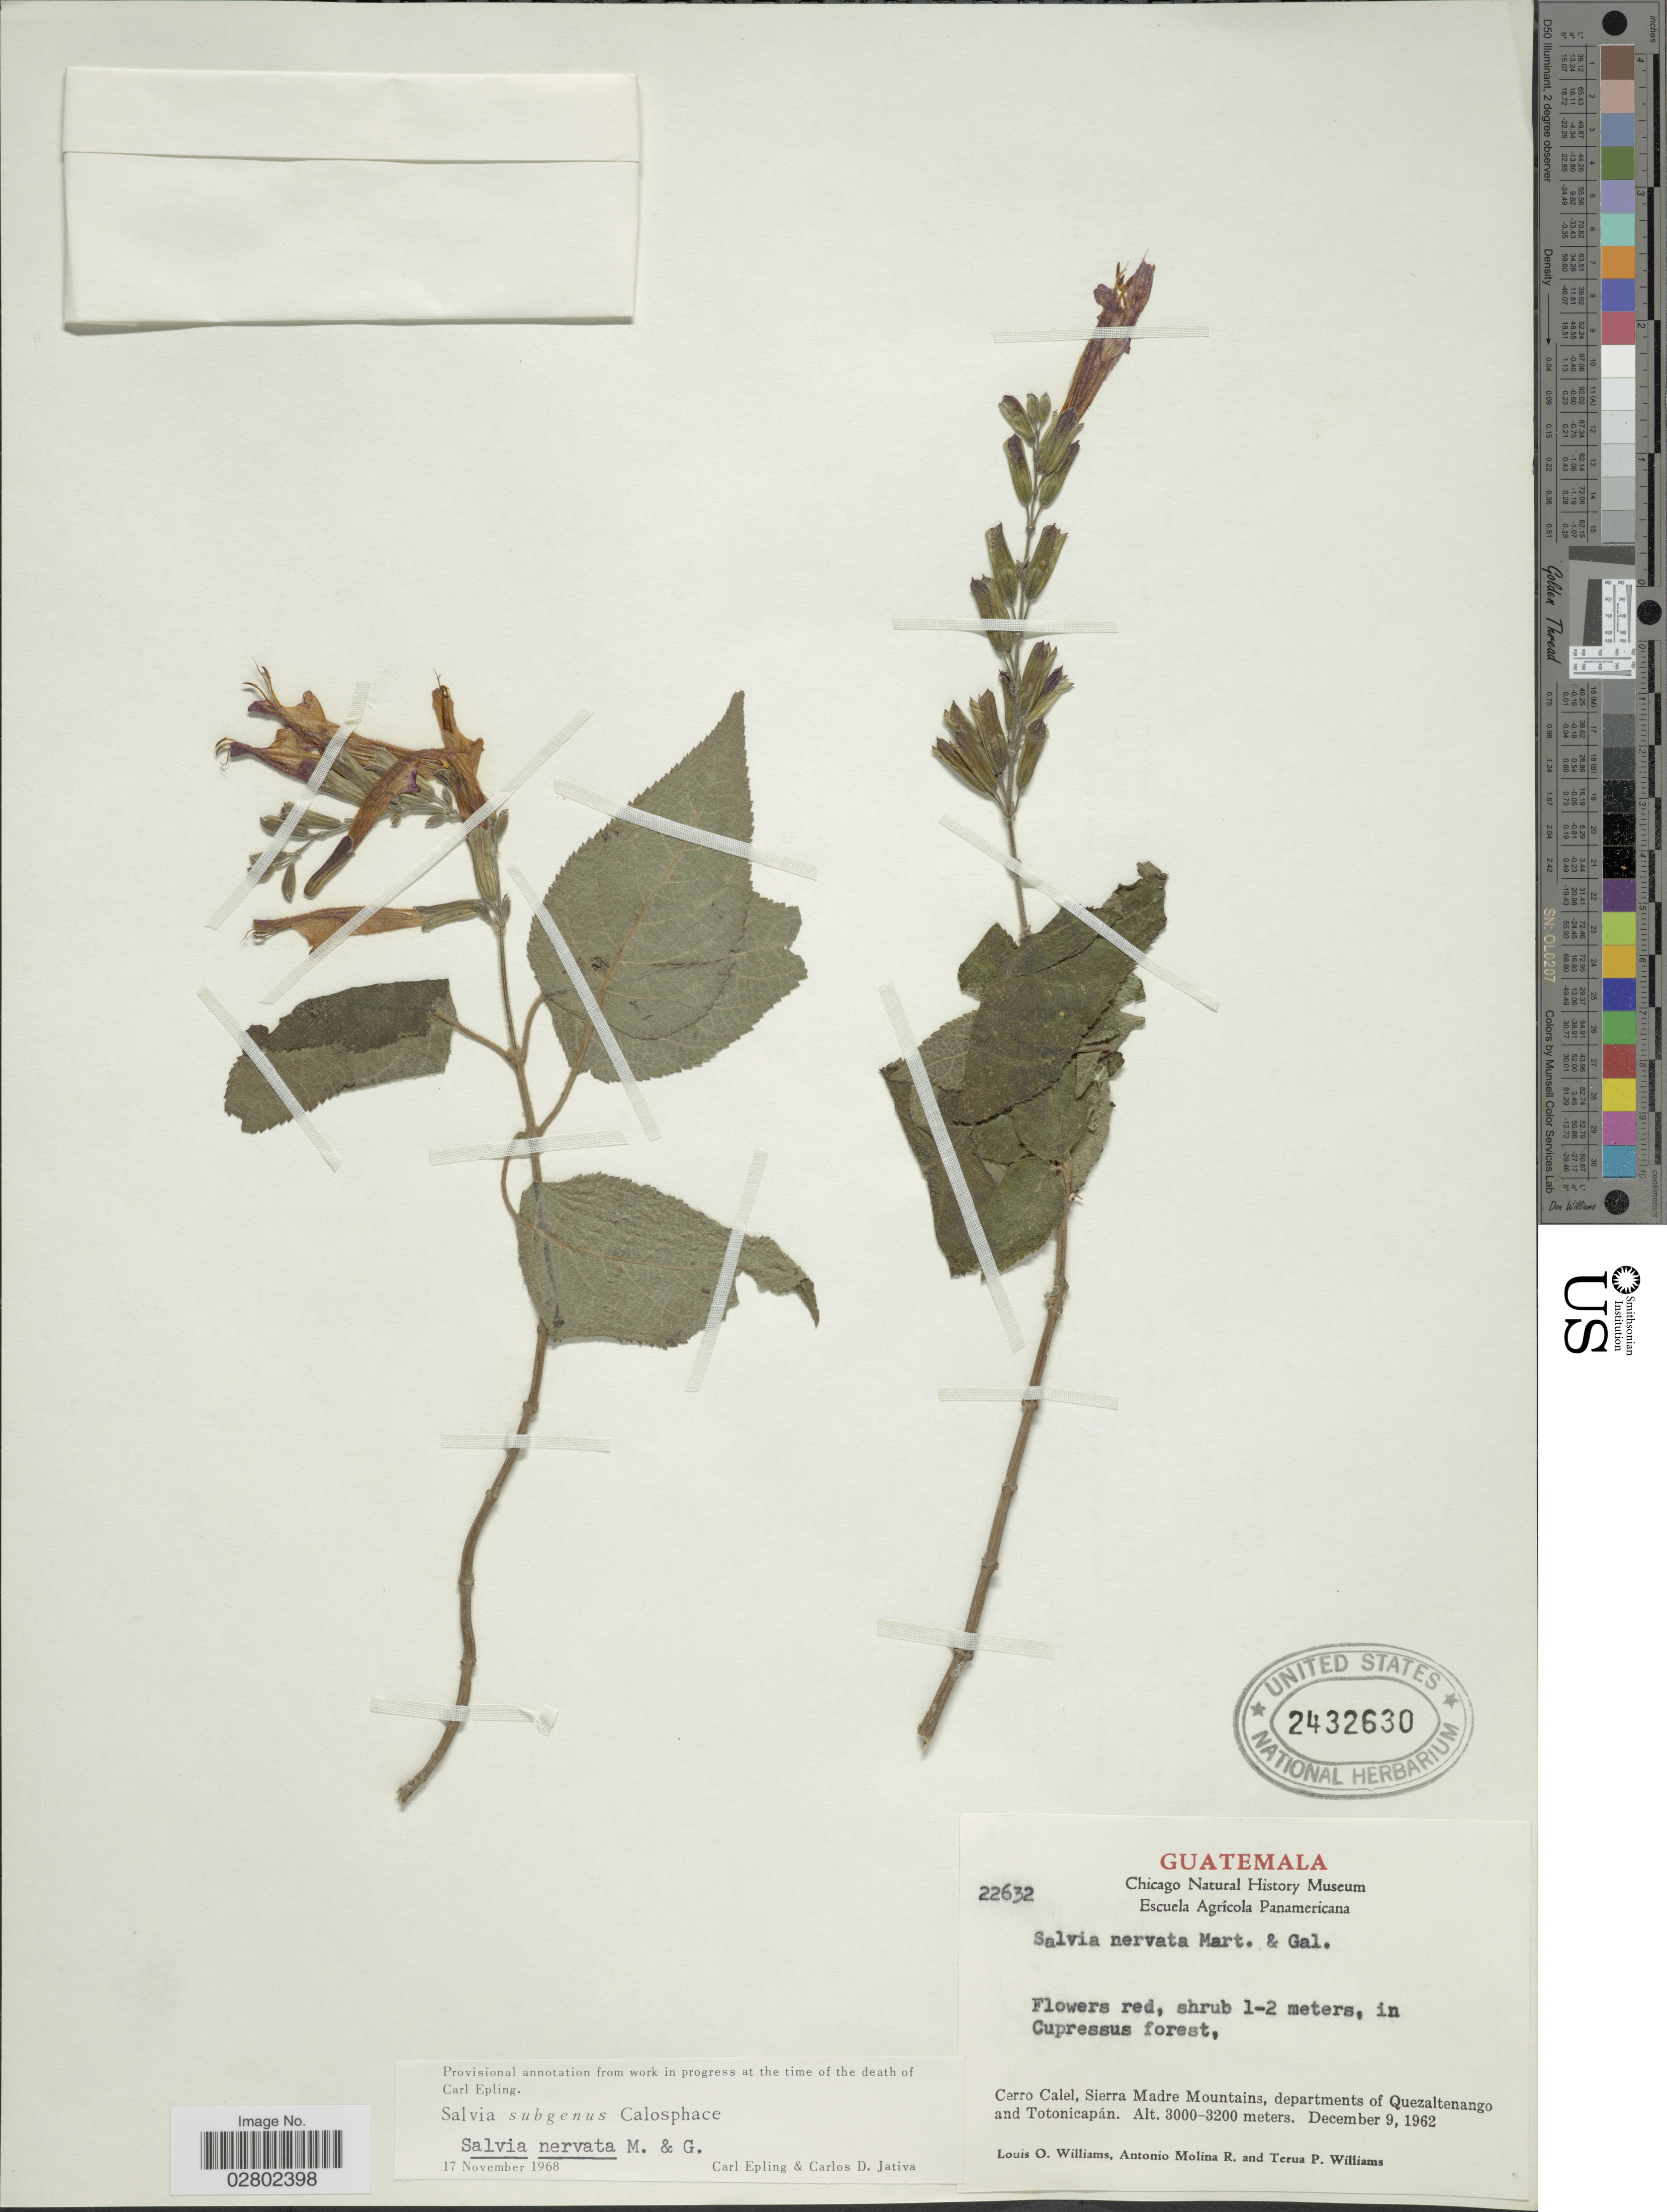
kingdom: Plantae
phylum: Tracheophyta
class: Magnoliopsida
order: Lamiales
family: Lamiaceae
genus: Salvia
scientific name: Salvia nervata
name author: M. Martens & Galeotti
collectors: L. O. Williams, A. Molina R. & T. P. Williams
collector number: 22632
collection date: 1962-12-09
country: Guatemala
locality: Cerro Calel, Sierra Madre Mountains, departments of Quezaltenango and Totonicapán.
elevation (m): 3000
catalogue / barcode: US 2432630